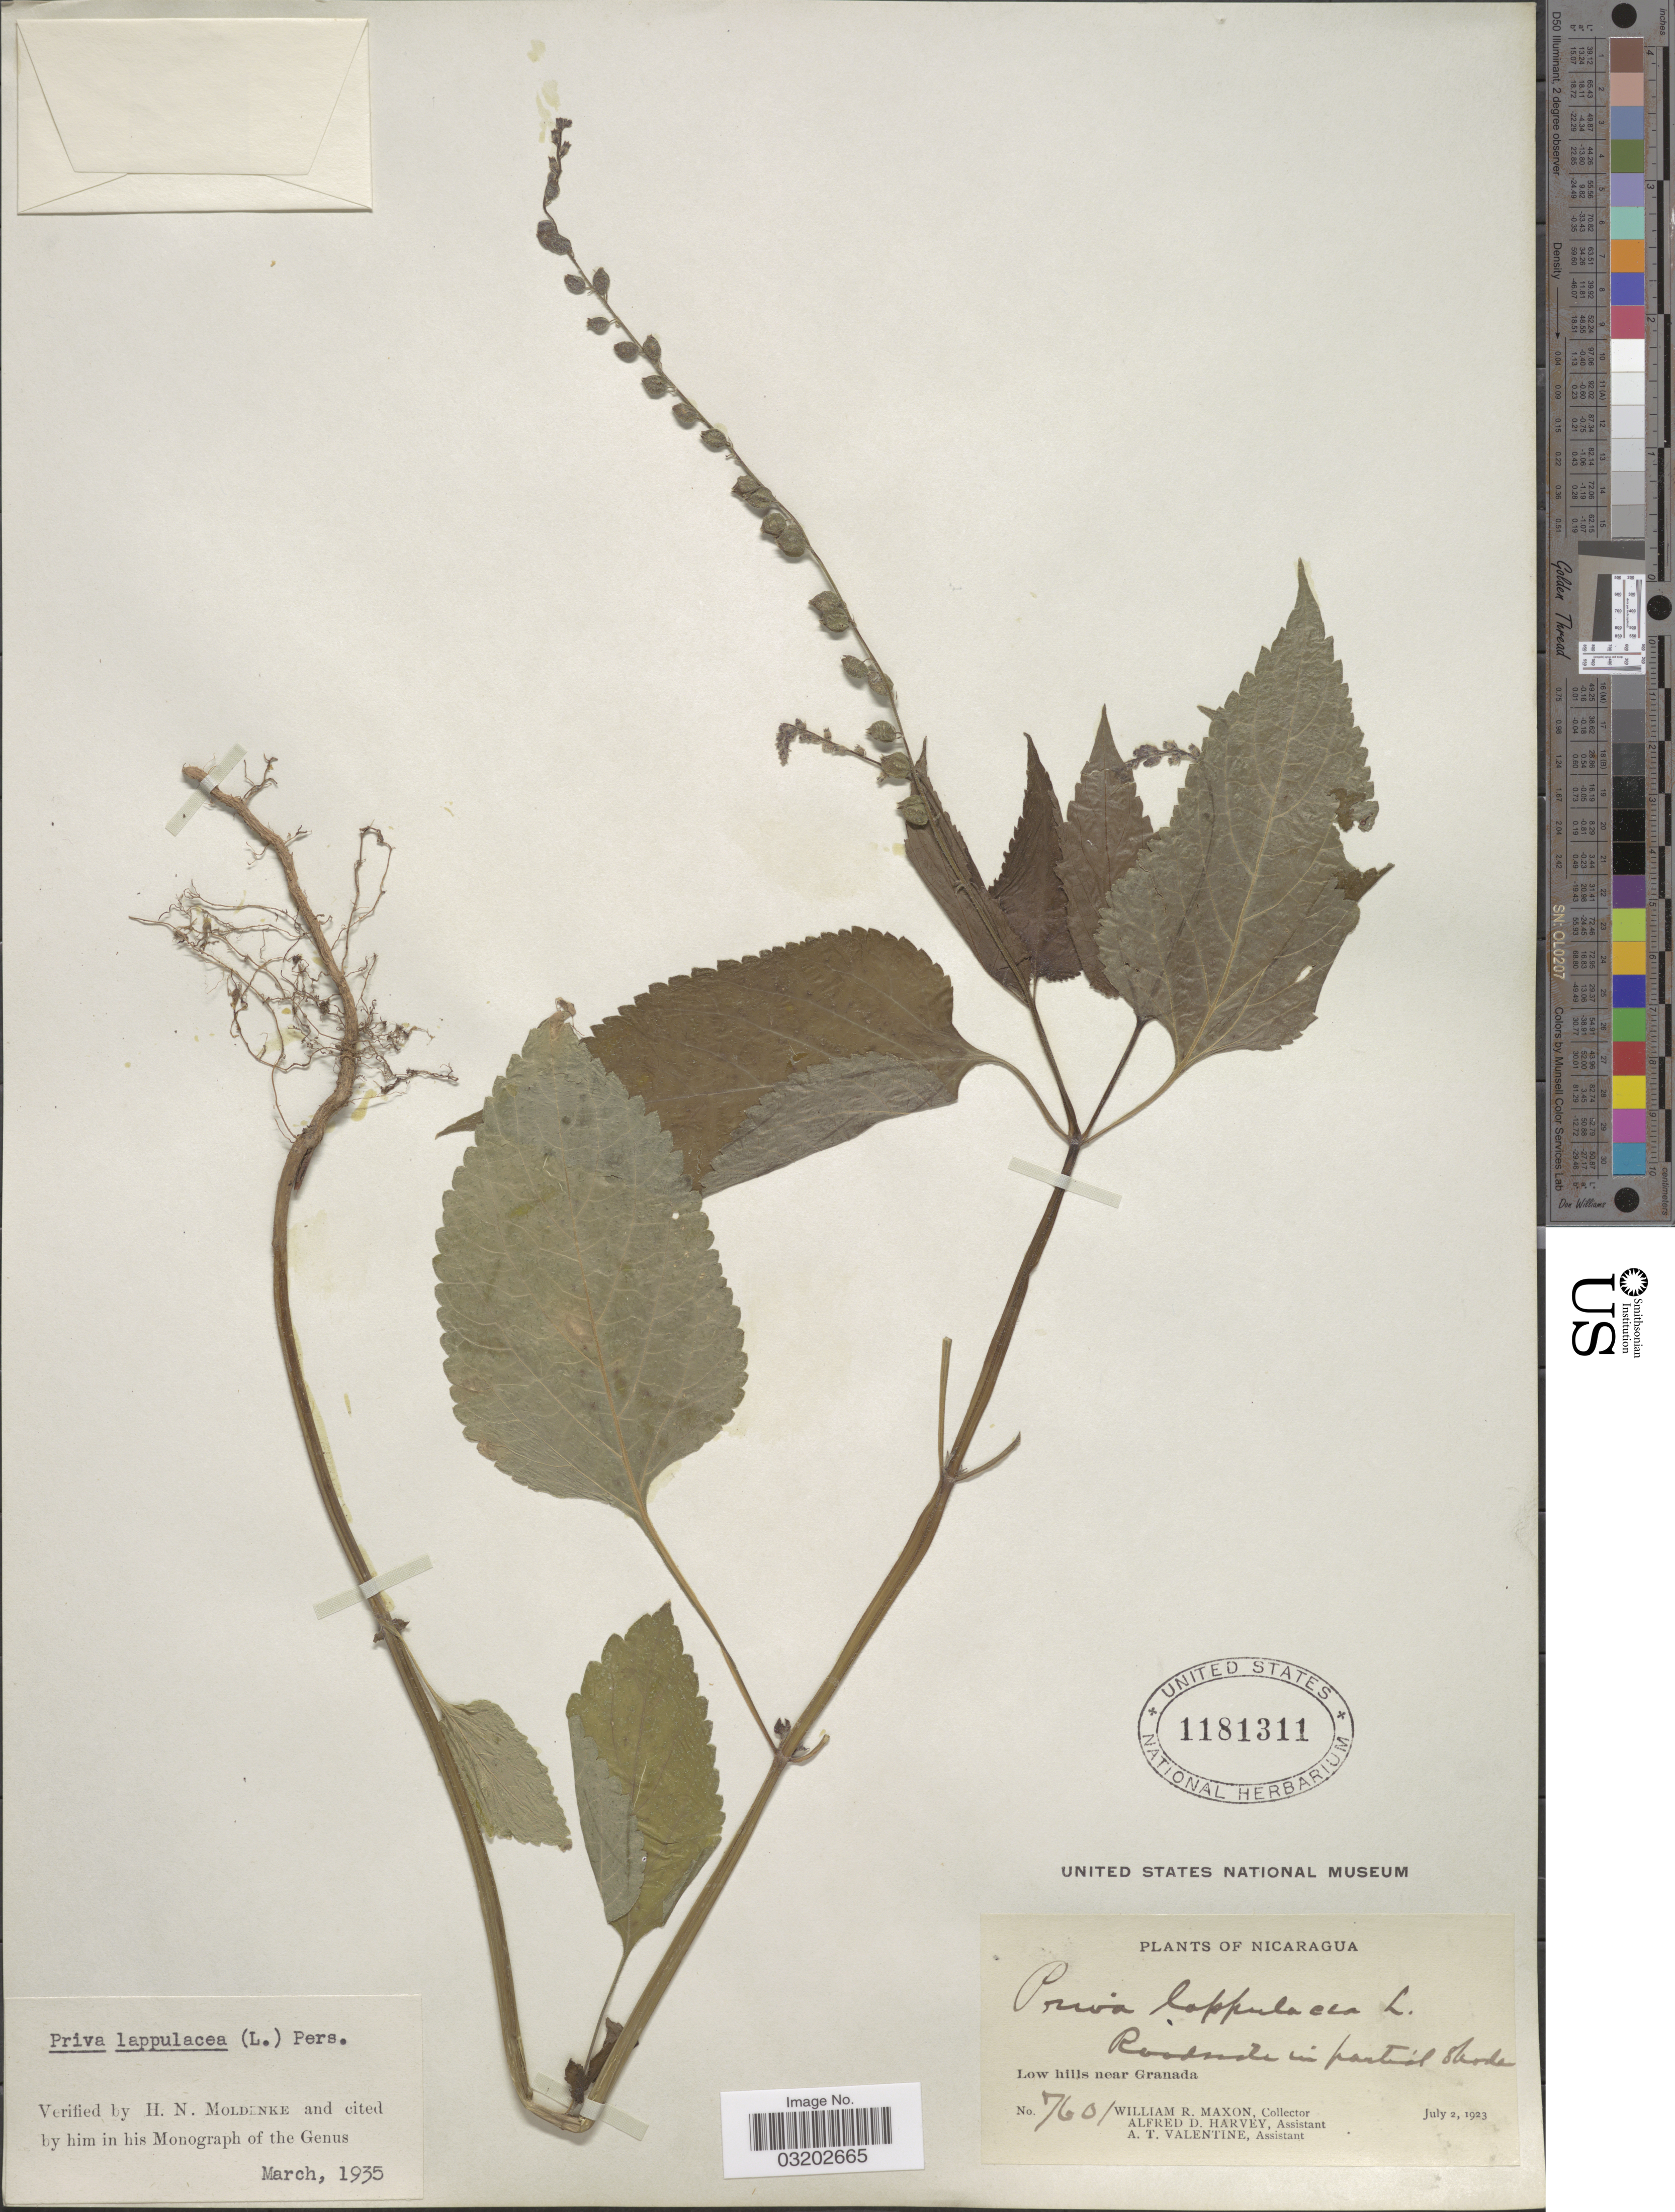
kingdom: Plantae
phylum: Tracheophyta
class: Magnoliopsida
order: Lamiales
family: Verbenaceae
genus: Priva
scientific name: Priva lappulacea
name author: (L.) Pers.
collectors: W. R. Maxon, A. D. Harvey & A. Valentine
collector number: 7601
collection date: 1923-07-02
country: Nicaragua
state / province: Granada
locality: Roadside in partial shade. Low hills near Granada.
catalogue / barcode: US 1181311